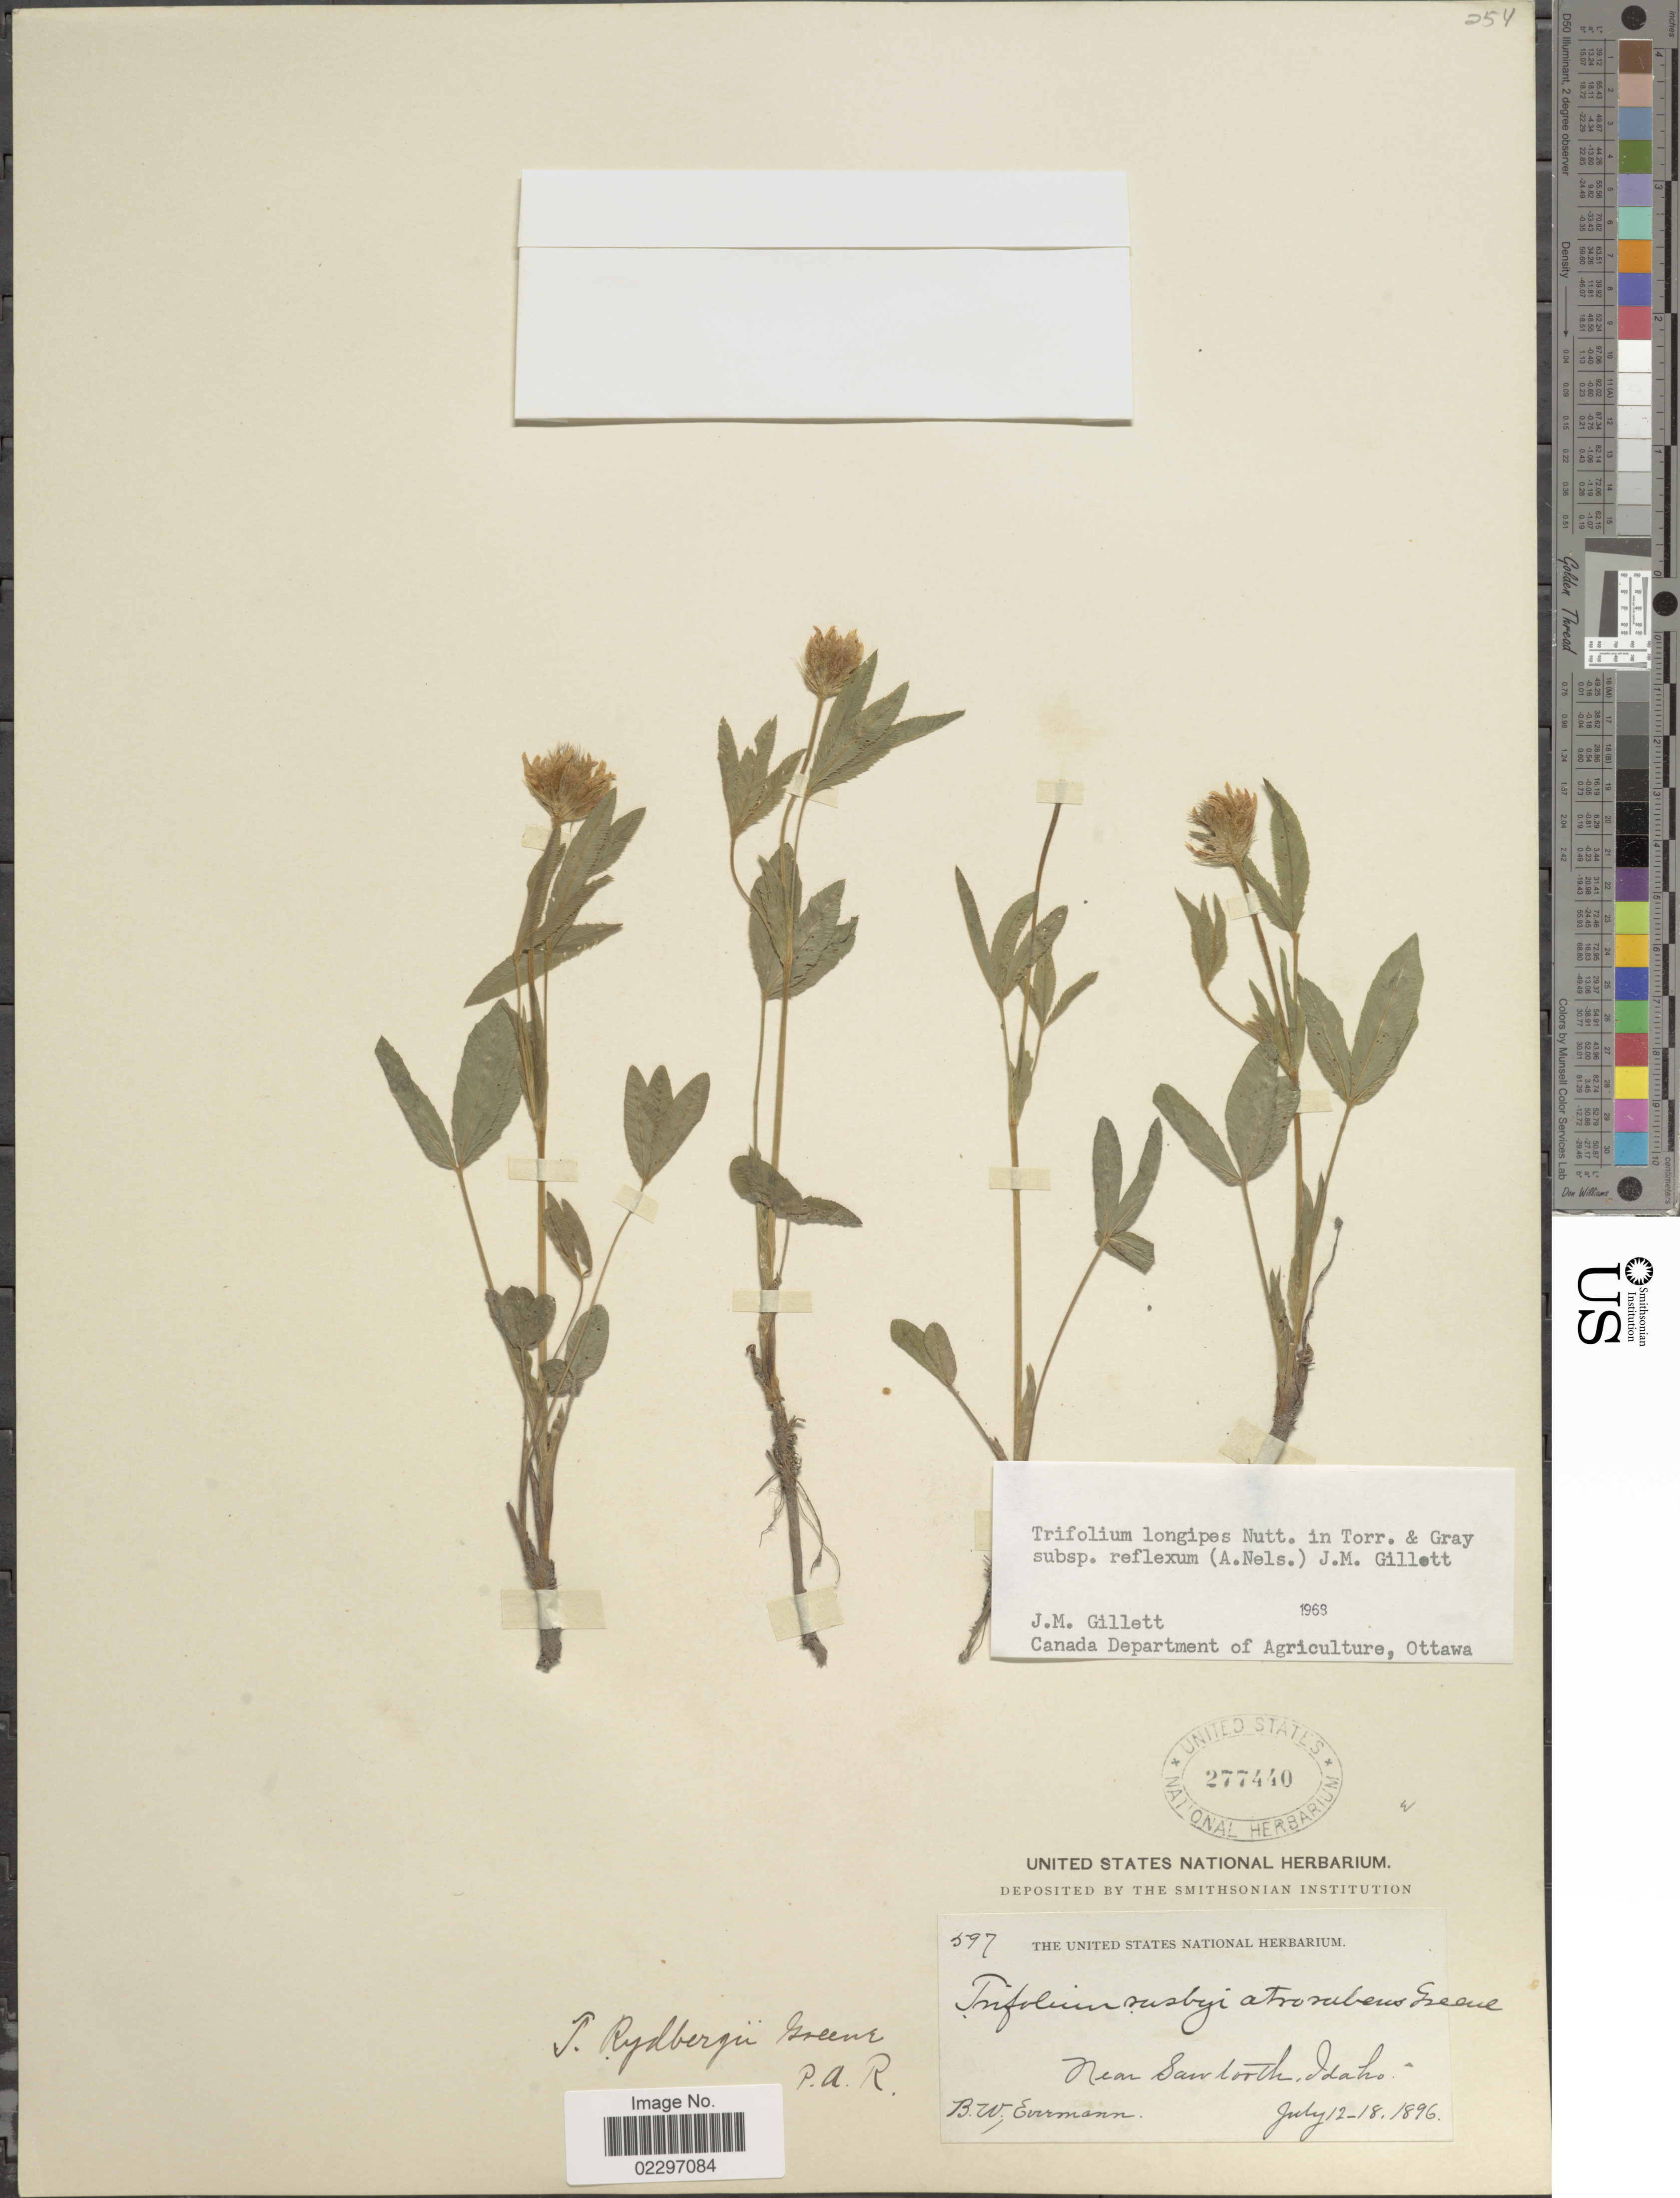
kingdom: Plantae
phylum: Tracheophyta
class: Magnoliopsida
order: Fabales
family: Fabaceae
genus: Trifolium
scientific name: Trifolium longipes subsp. reflexum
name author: (A. Nelson) J.M. Gillet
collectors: B. W. Evermann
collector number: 597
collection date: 1896-07-12/1896-07-18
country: United States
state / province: Idaho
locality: Near Sawtooth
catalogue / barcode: US 277440